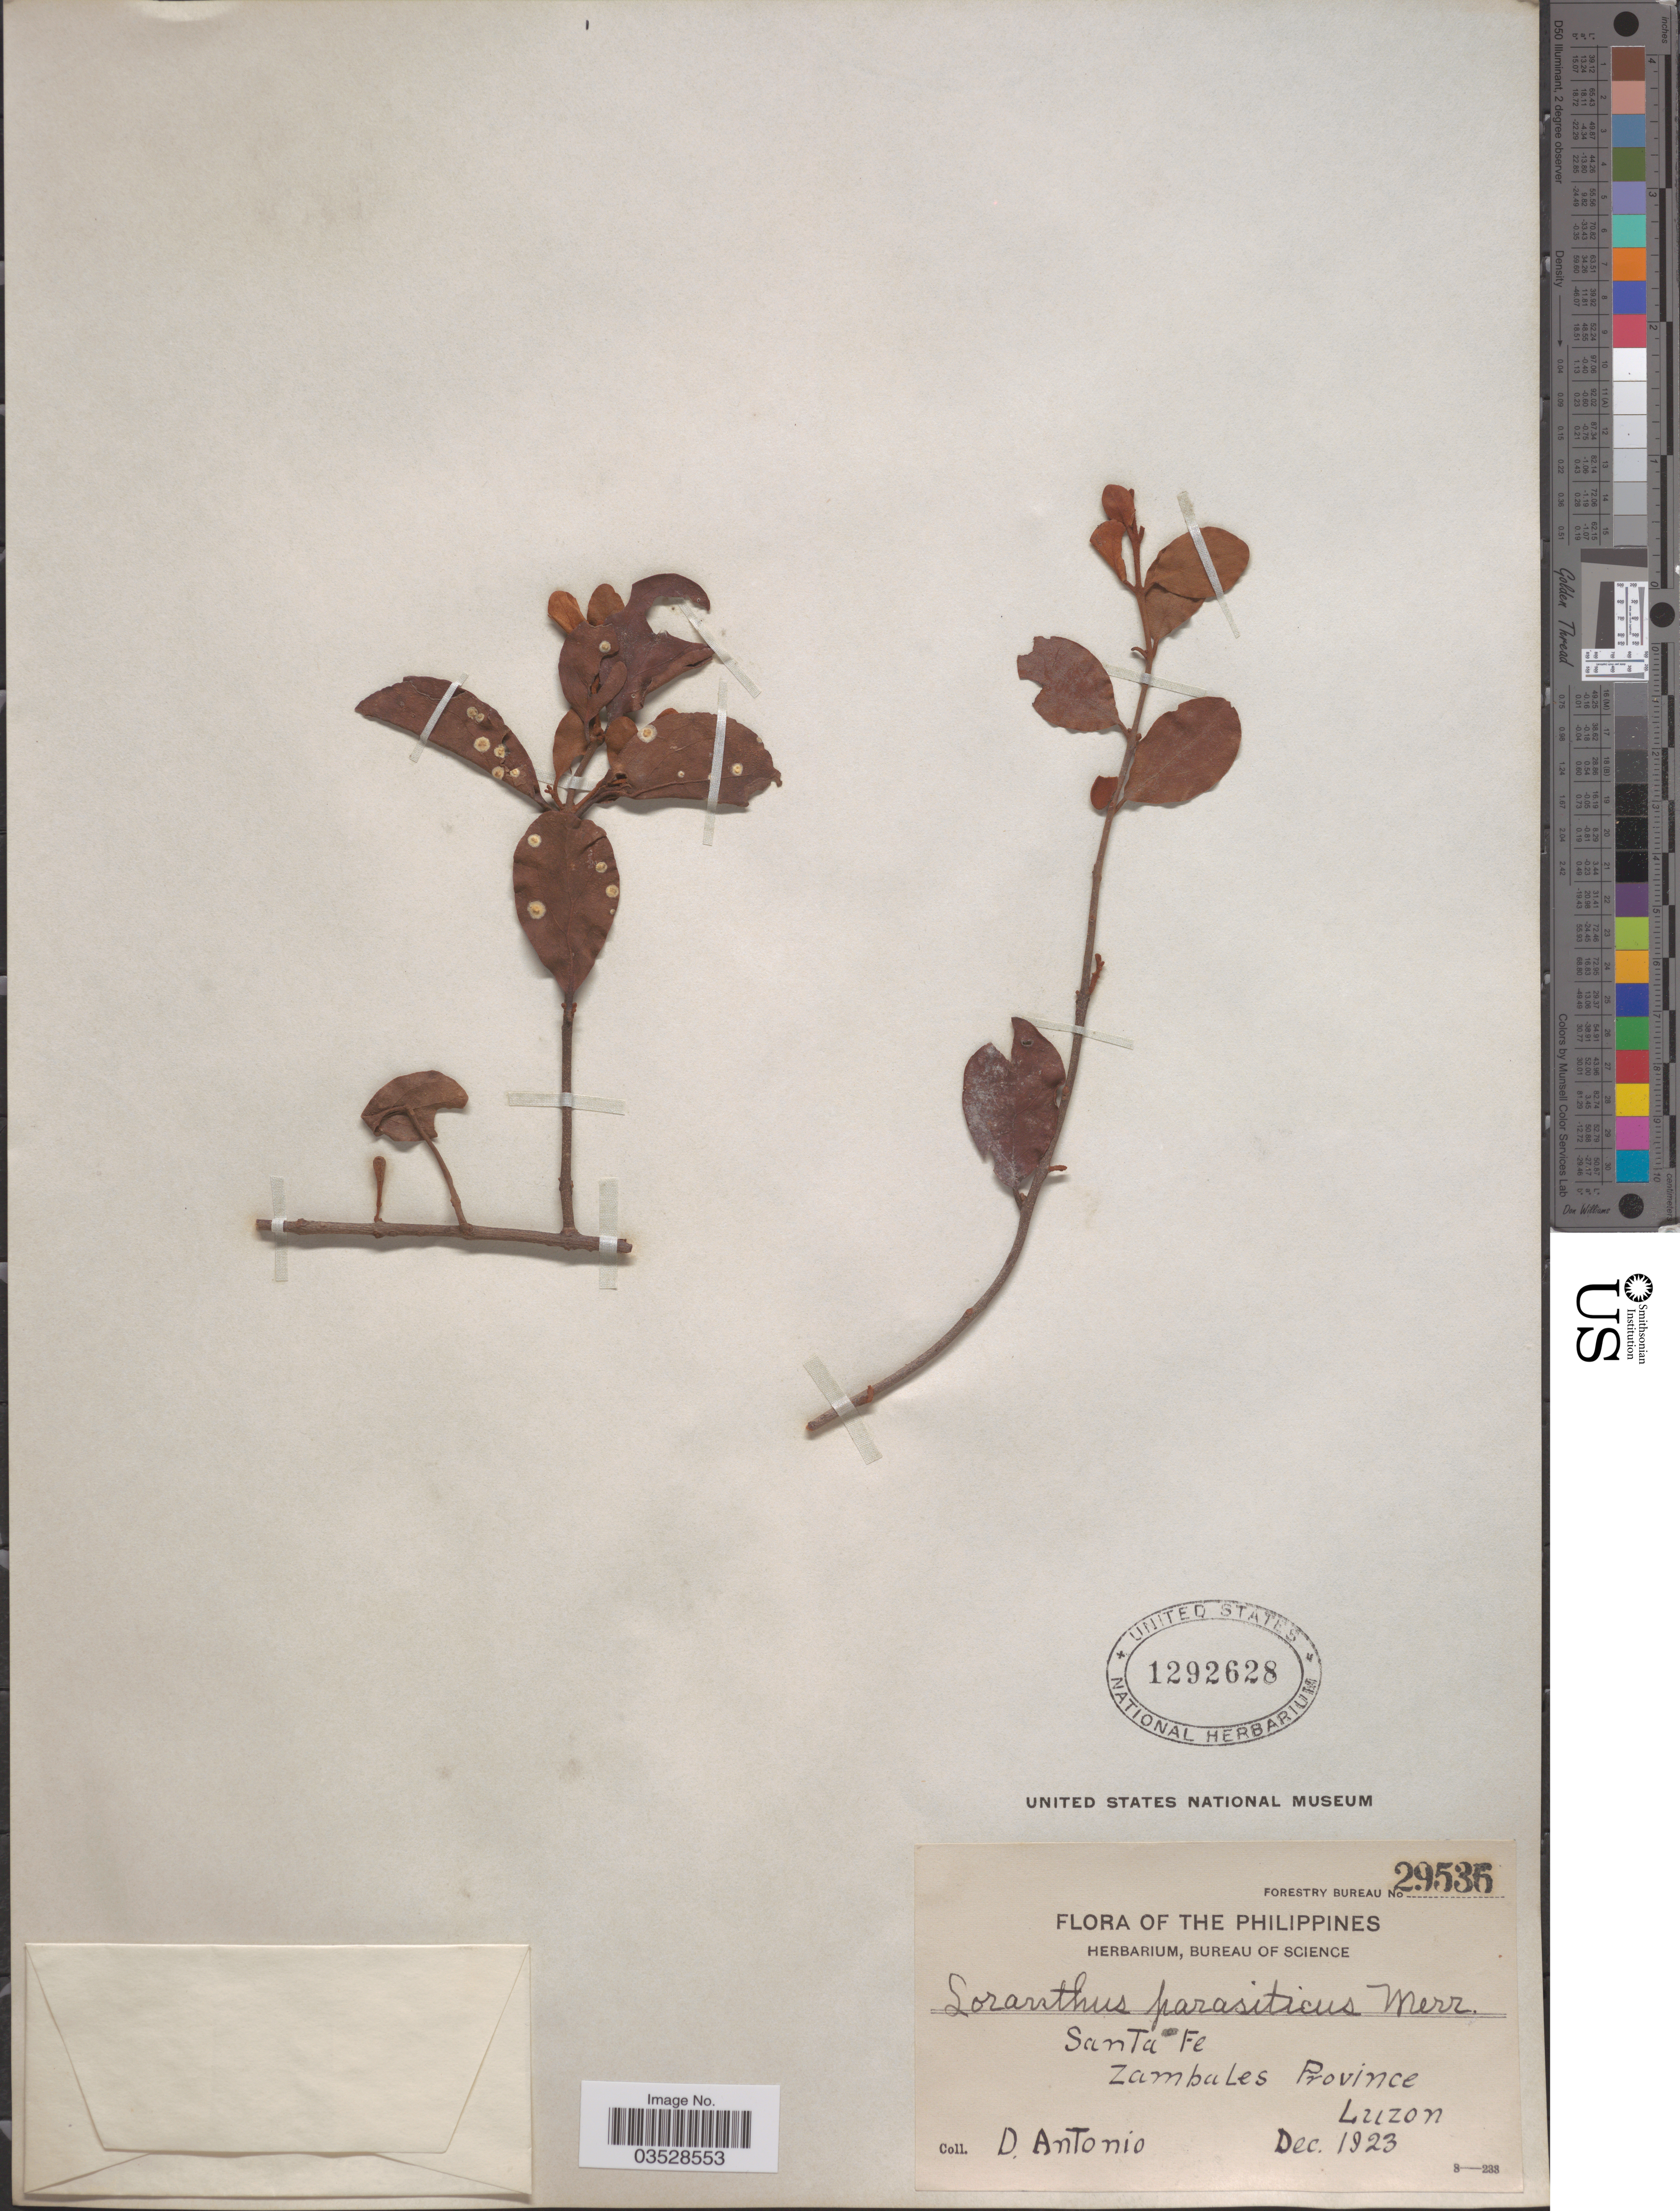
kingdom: Plantae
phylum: Tracheophyta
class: Magnoliopsida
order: Santalales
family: Loranthaceae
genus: Loranthus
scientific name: Loranthus parasiticus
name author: Druce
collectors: D. Antonio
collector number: Forestry Bureau 29536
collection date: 1923-12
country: Philippines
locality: Santa Fe. Zambales Province. Luzon.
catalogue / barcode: US 1292628